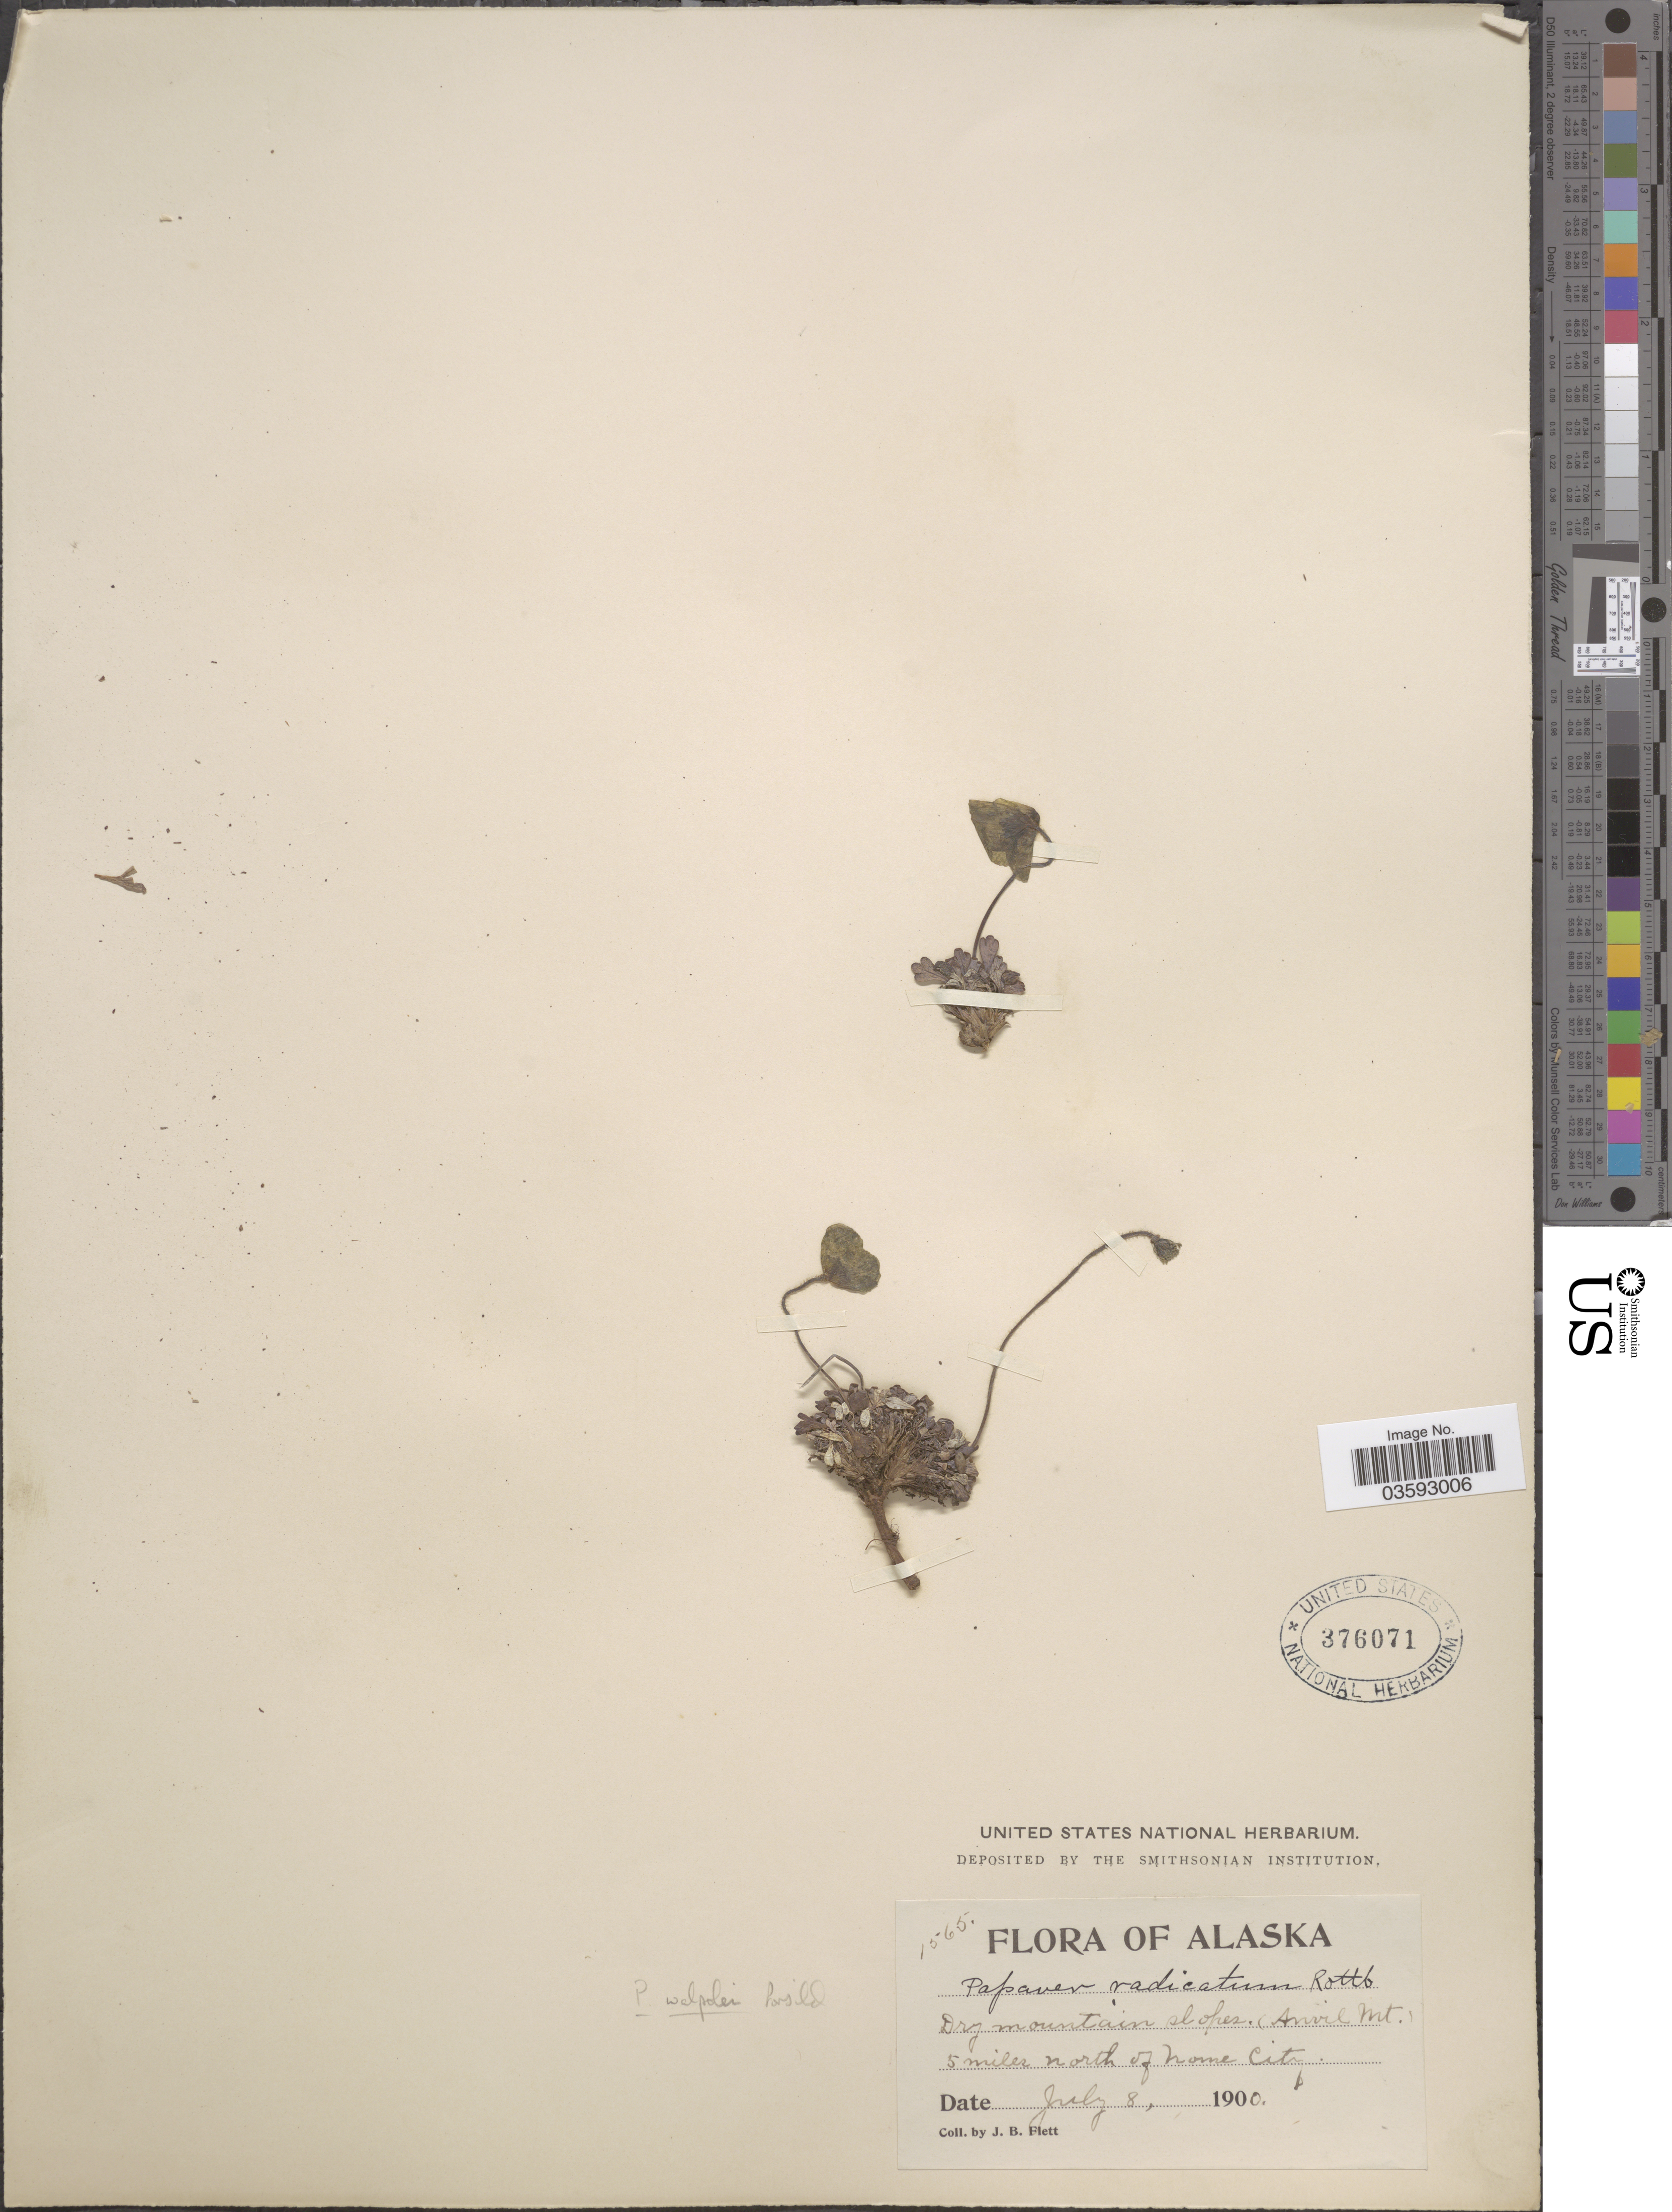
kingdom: Plantae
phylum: Tracheophyta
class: Magnoliopsida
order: Ranunculales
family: Papaveraceae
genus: Papaver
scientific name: Papaver walpolei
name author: A.E. Porsild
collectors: J. Flett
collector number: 1565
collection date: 1900-07-08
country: United States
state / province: Alaska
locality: Dry mountain slopes. (Anvil Mt.) 5 miles north of Nome City.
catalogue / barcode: US 376071